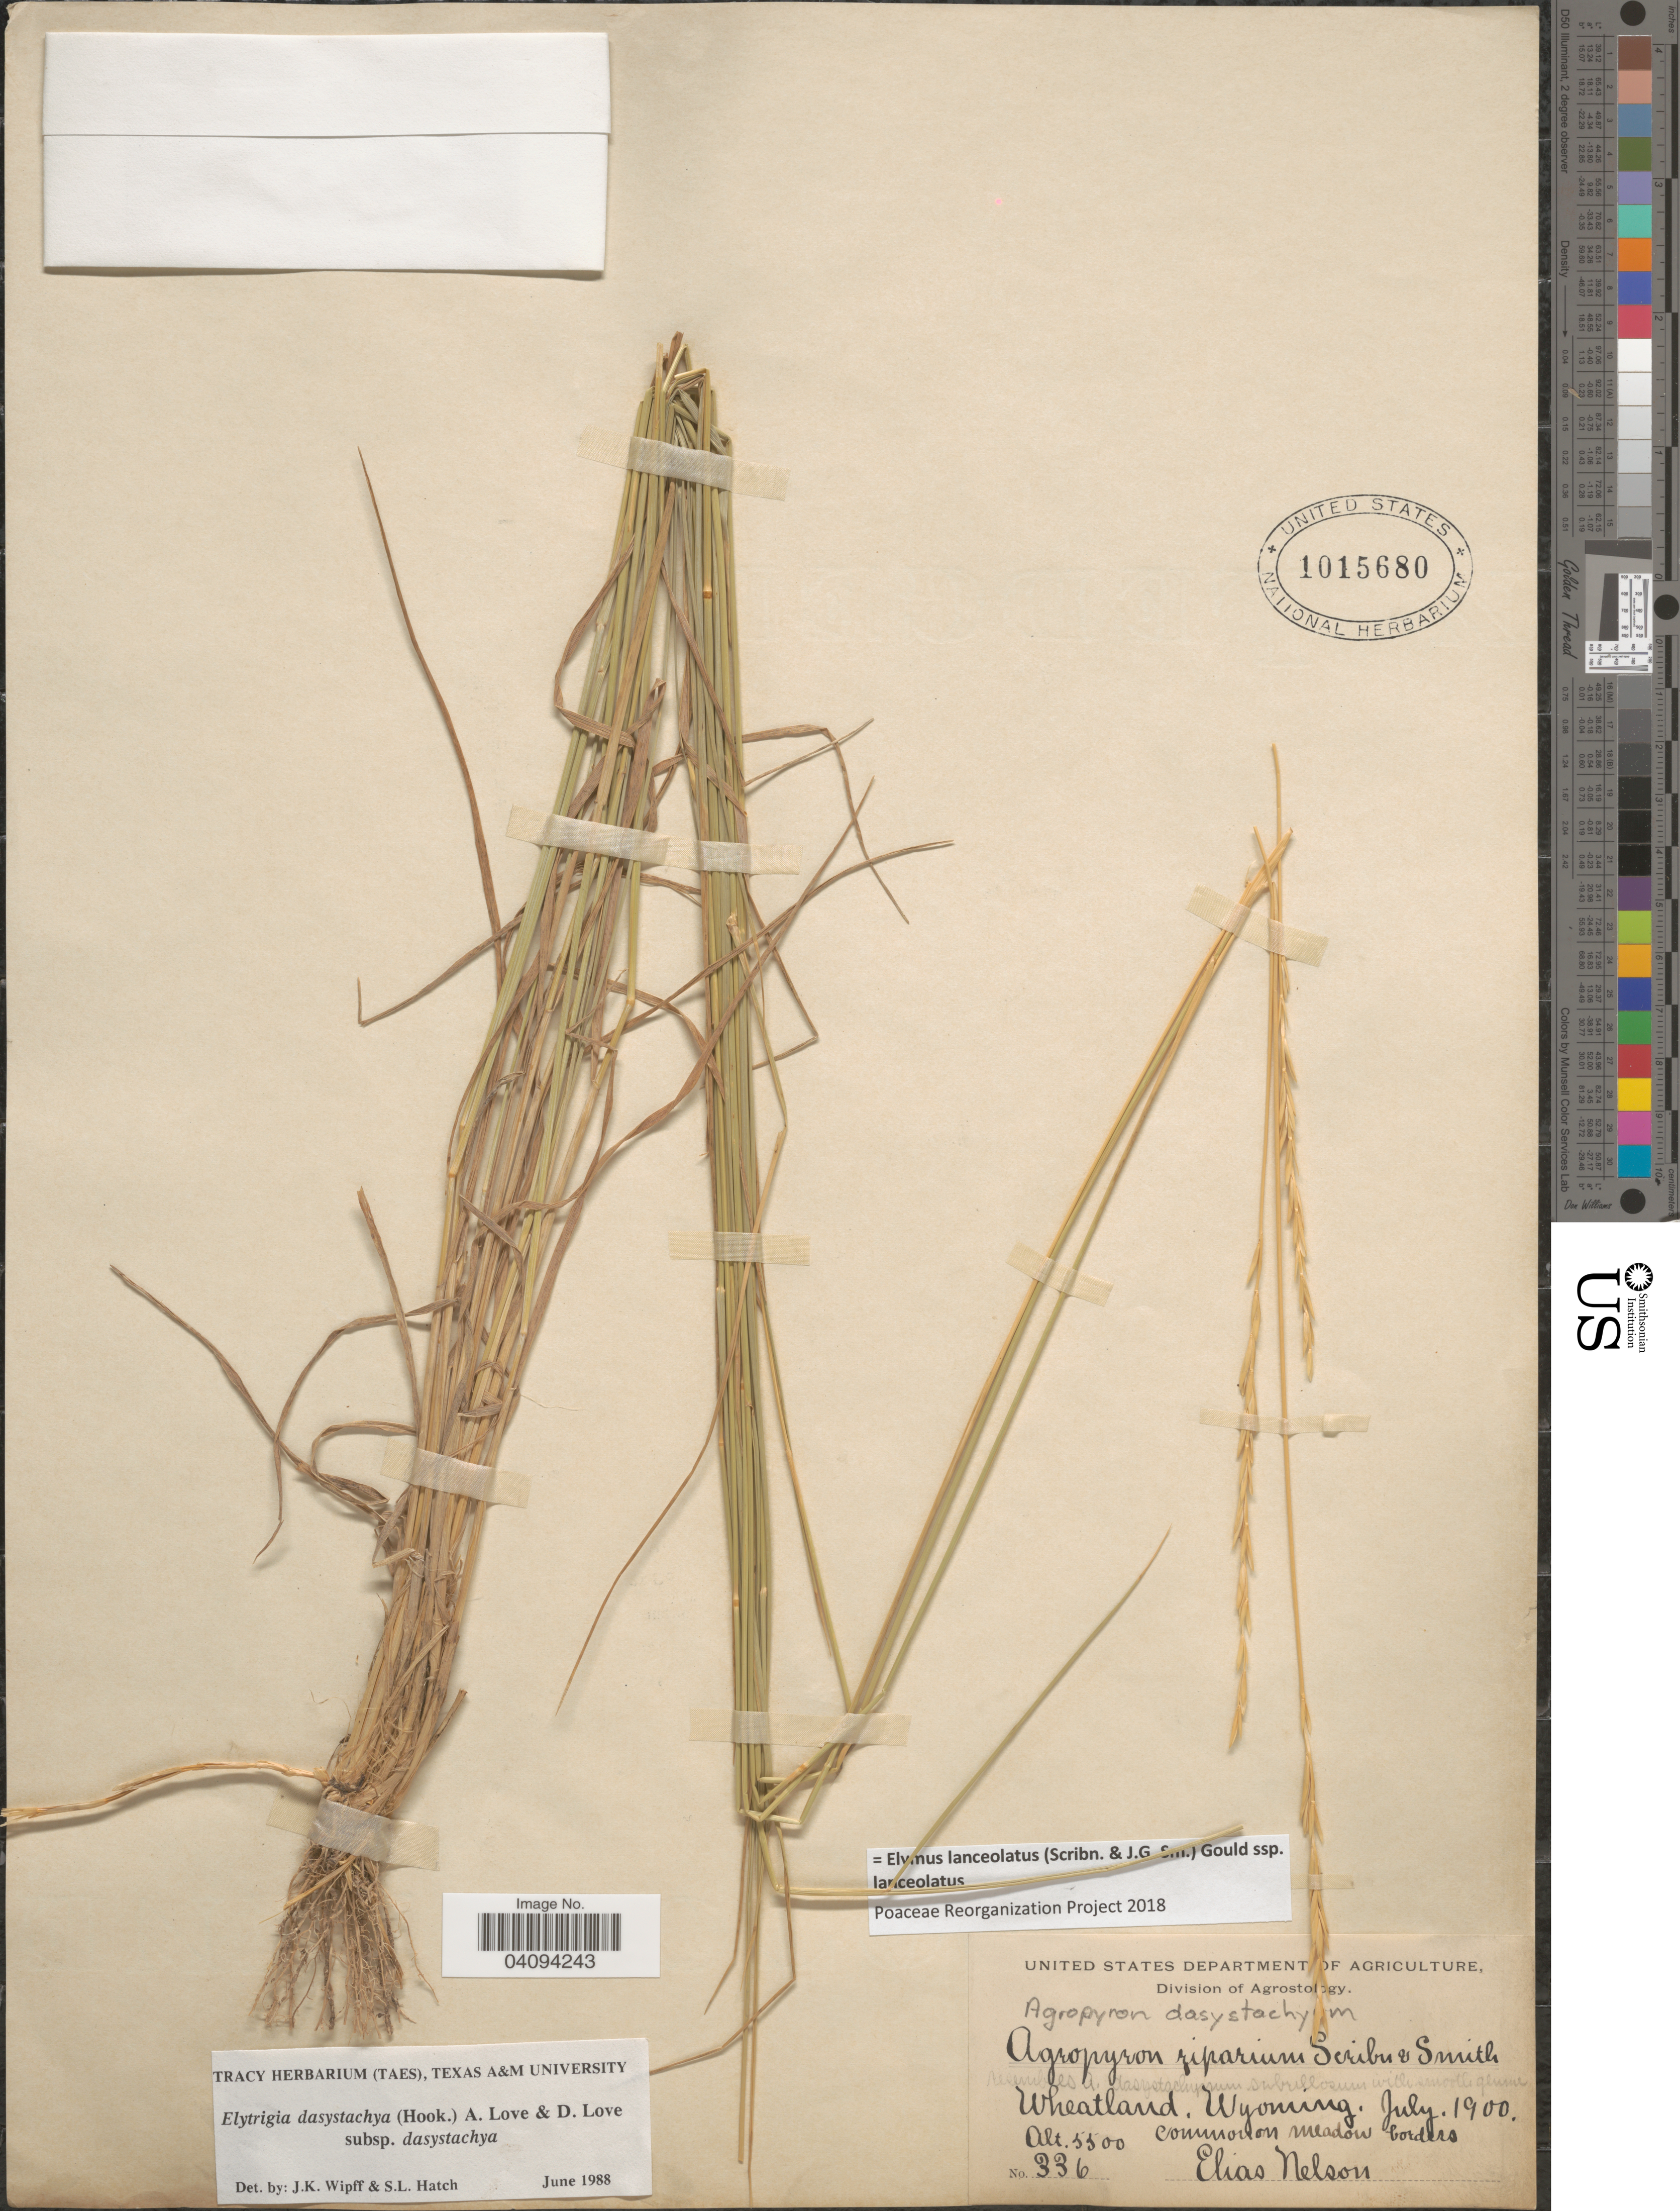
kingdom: Plantae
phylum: Tracheophyta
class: Liliopsida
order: Poales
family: Poaceae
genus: Elymus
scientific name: Elymus lanceolatus subsp. lanceolatus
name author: (Scribn. & J.G. Sm.) Gould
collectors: E. Nelson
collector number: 336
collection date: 1900-07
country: United States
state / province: Wyoming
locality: Wheatland. Common on meadow borders.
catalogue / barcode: US 1015680